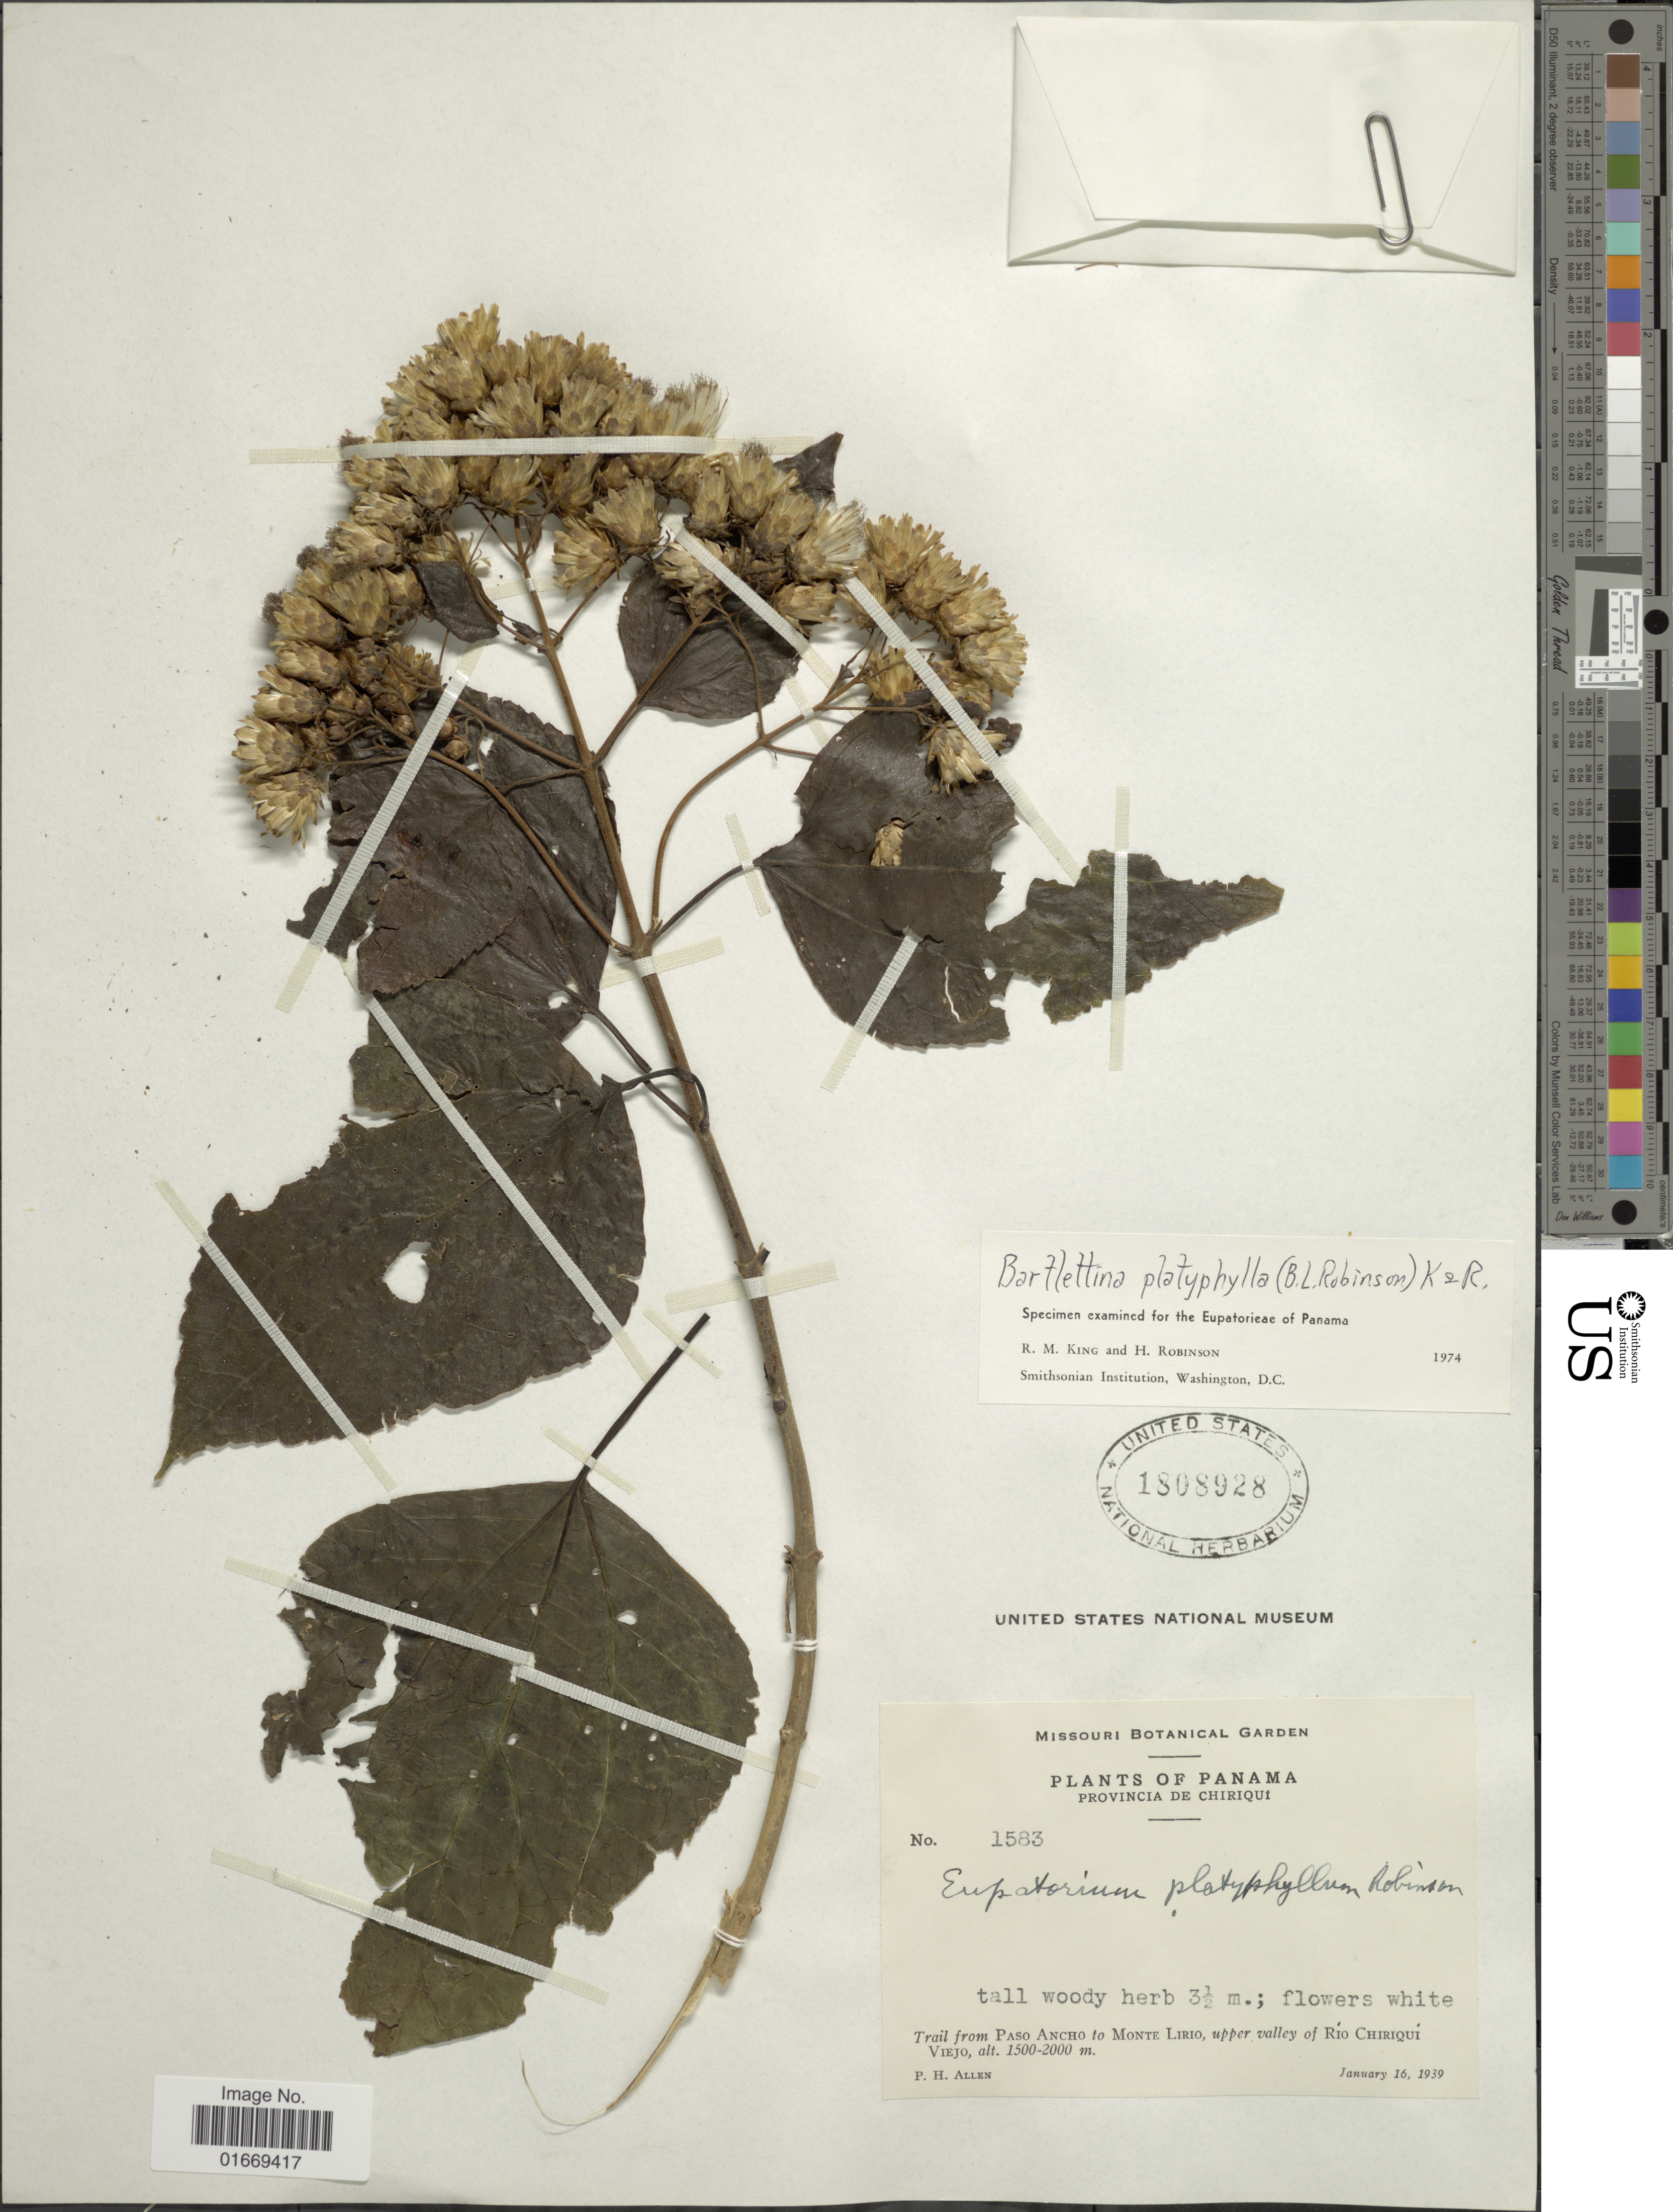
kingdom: Plantae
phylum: Tracheophyta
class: Magnoliopsida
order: Asterales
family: Asteraceae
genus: Bartlettina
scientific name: Bartlettina platyphylla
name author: (B.L. Rob.) R.M. King & H. Rob.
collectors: P. H. Allen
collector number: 1583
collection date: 1939-01-16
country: Panama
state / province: Chiriqui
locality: Trail from Paso Ancho to Monte Lirio, upper valley of Río Chiriqui Viejo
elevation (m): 1500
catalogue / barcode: US 1808928